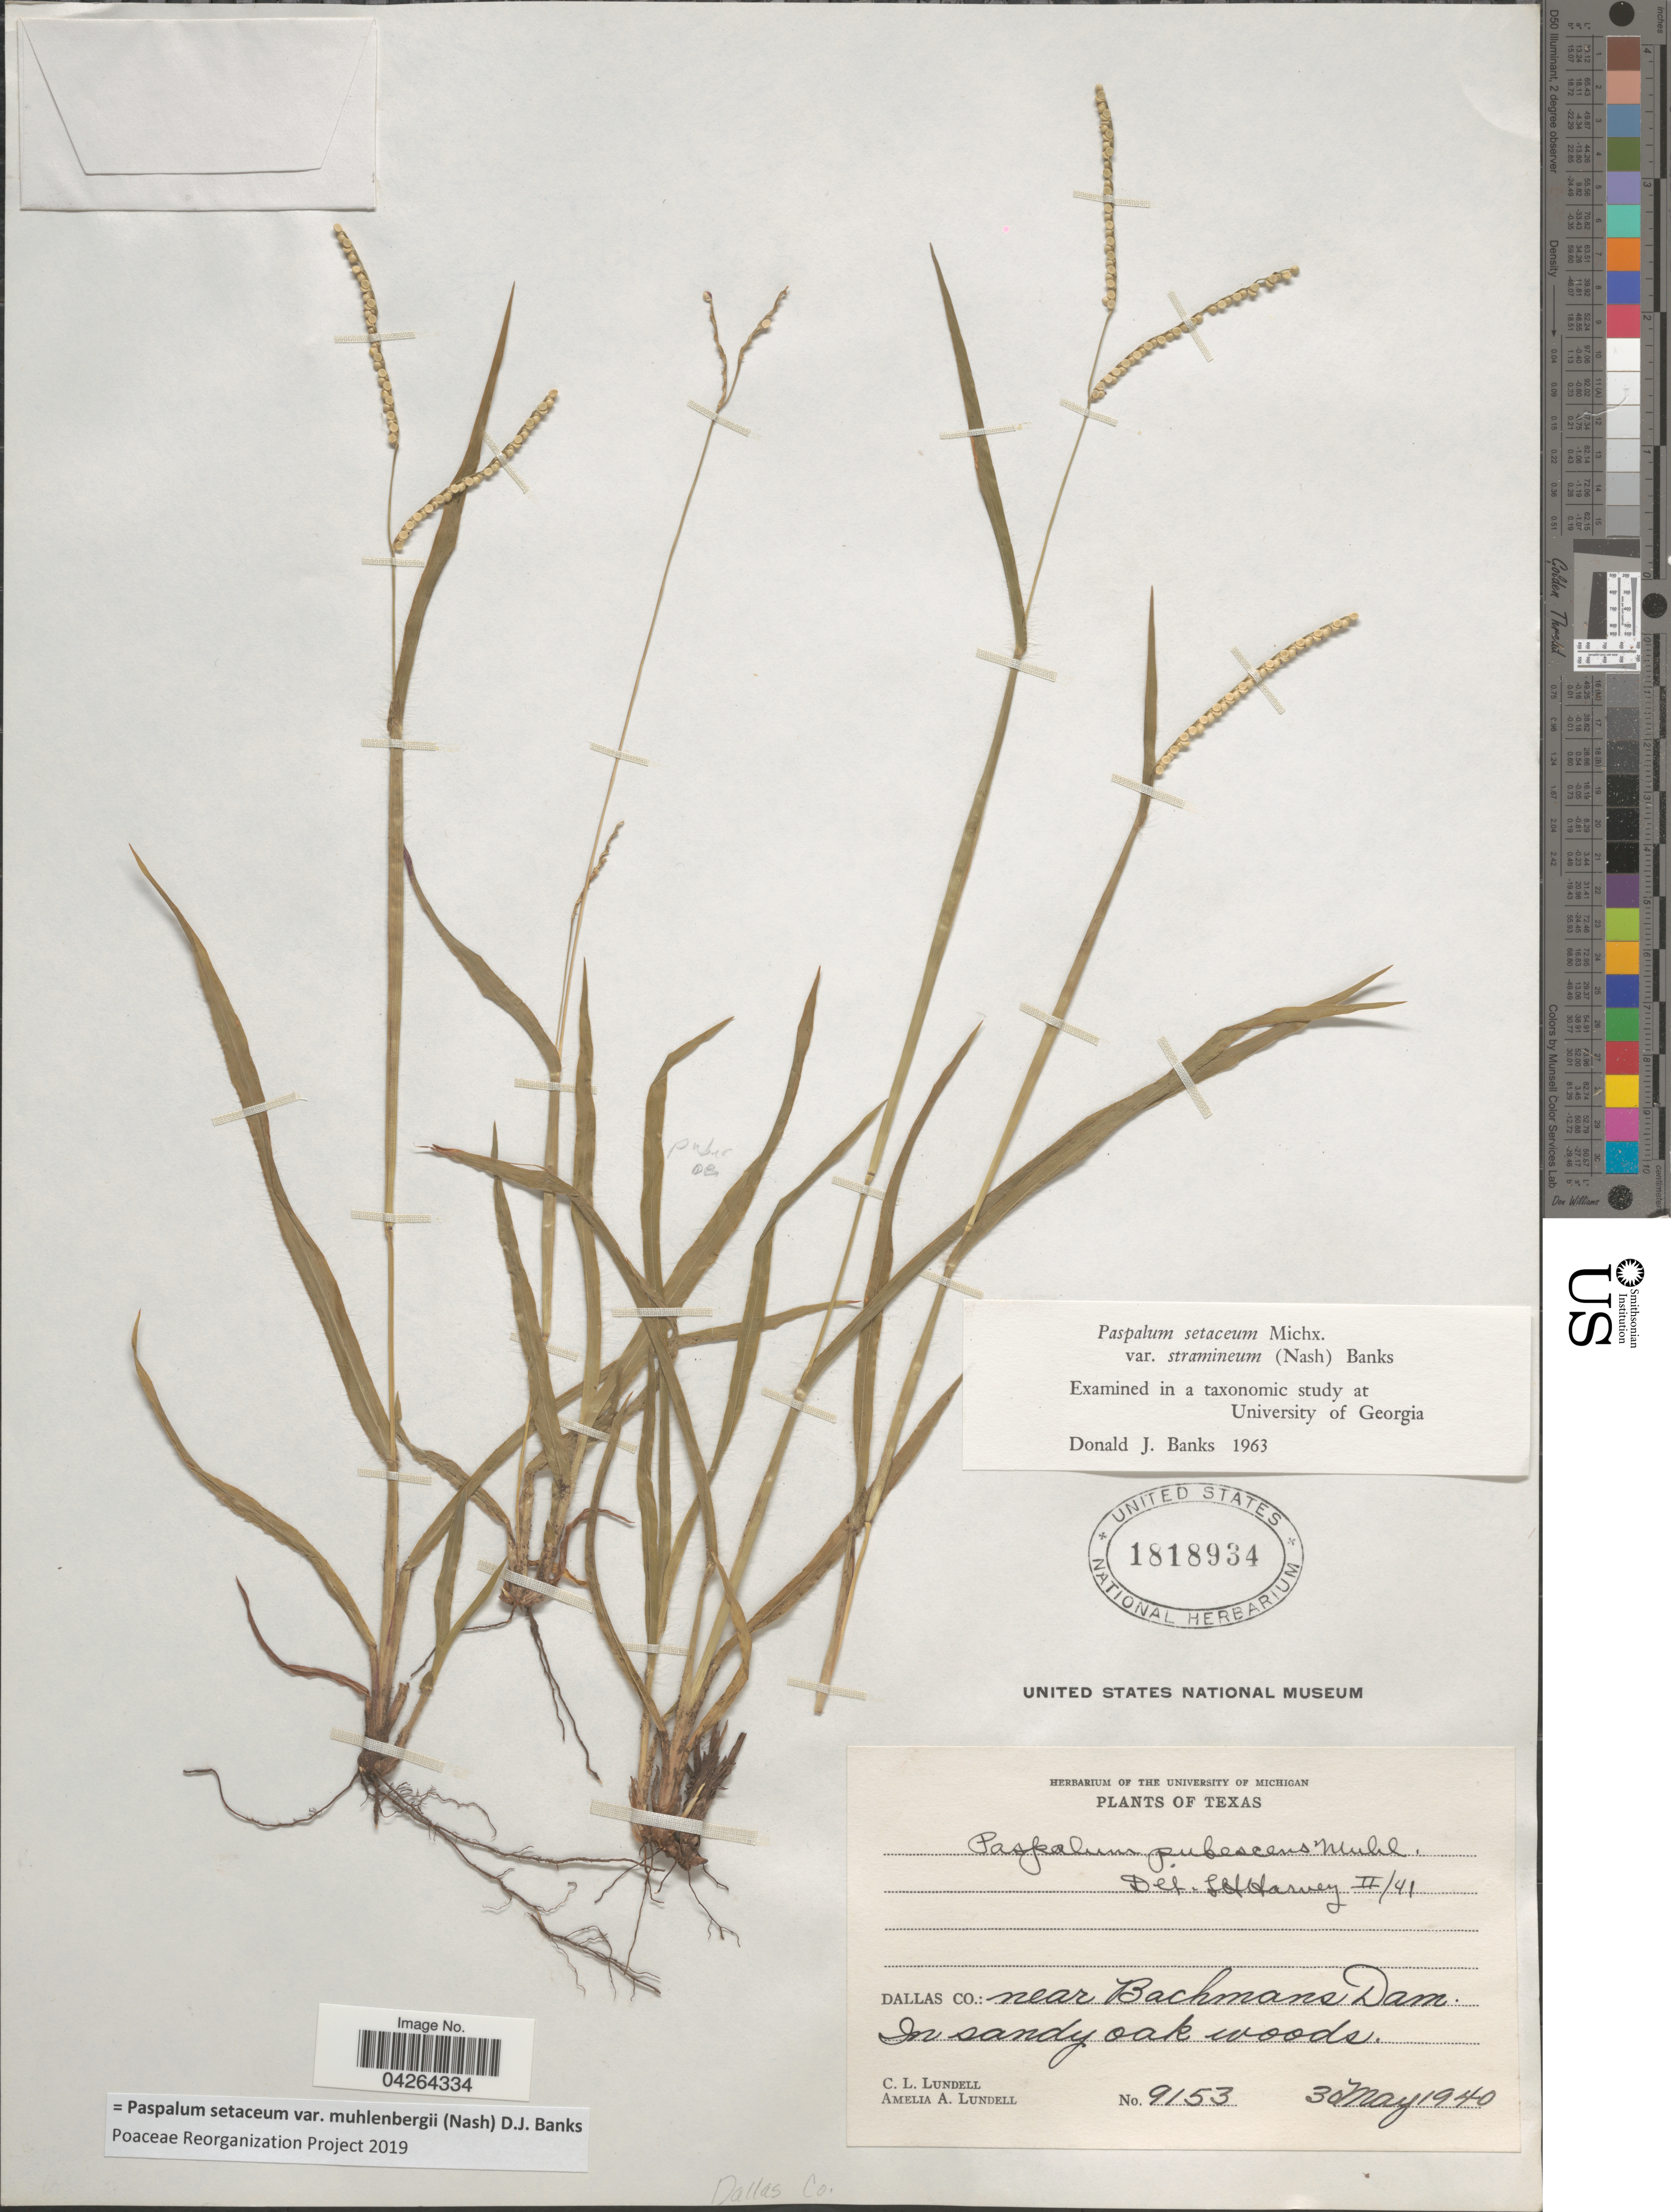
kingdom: Plantae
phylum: Tracheophyta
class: Liliopsida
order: Poales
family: Poaceae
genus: Paspalum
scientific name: Paspalum setaceum var. muhlenbergii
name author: (Nash) D.J. Banks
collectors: C. L. Lundell & A. A. Lundell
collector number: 9153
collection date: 1940-05-30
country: United States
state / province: Texas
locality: Dallas Co.: near Bachmans Dam. In sandy oak woods.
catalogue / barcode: US 1818934